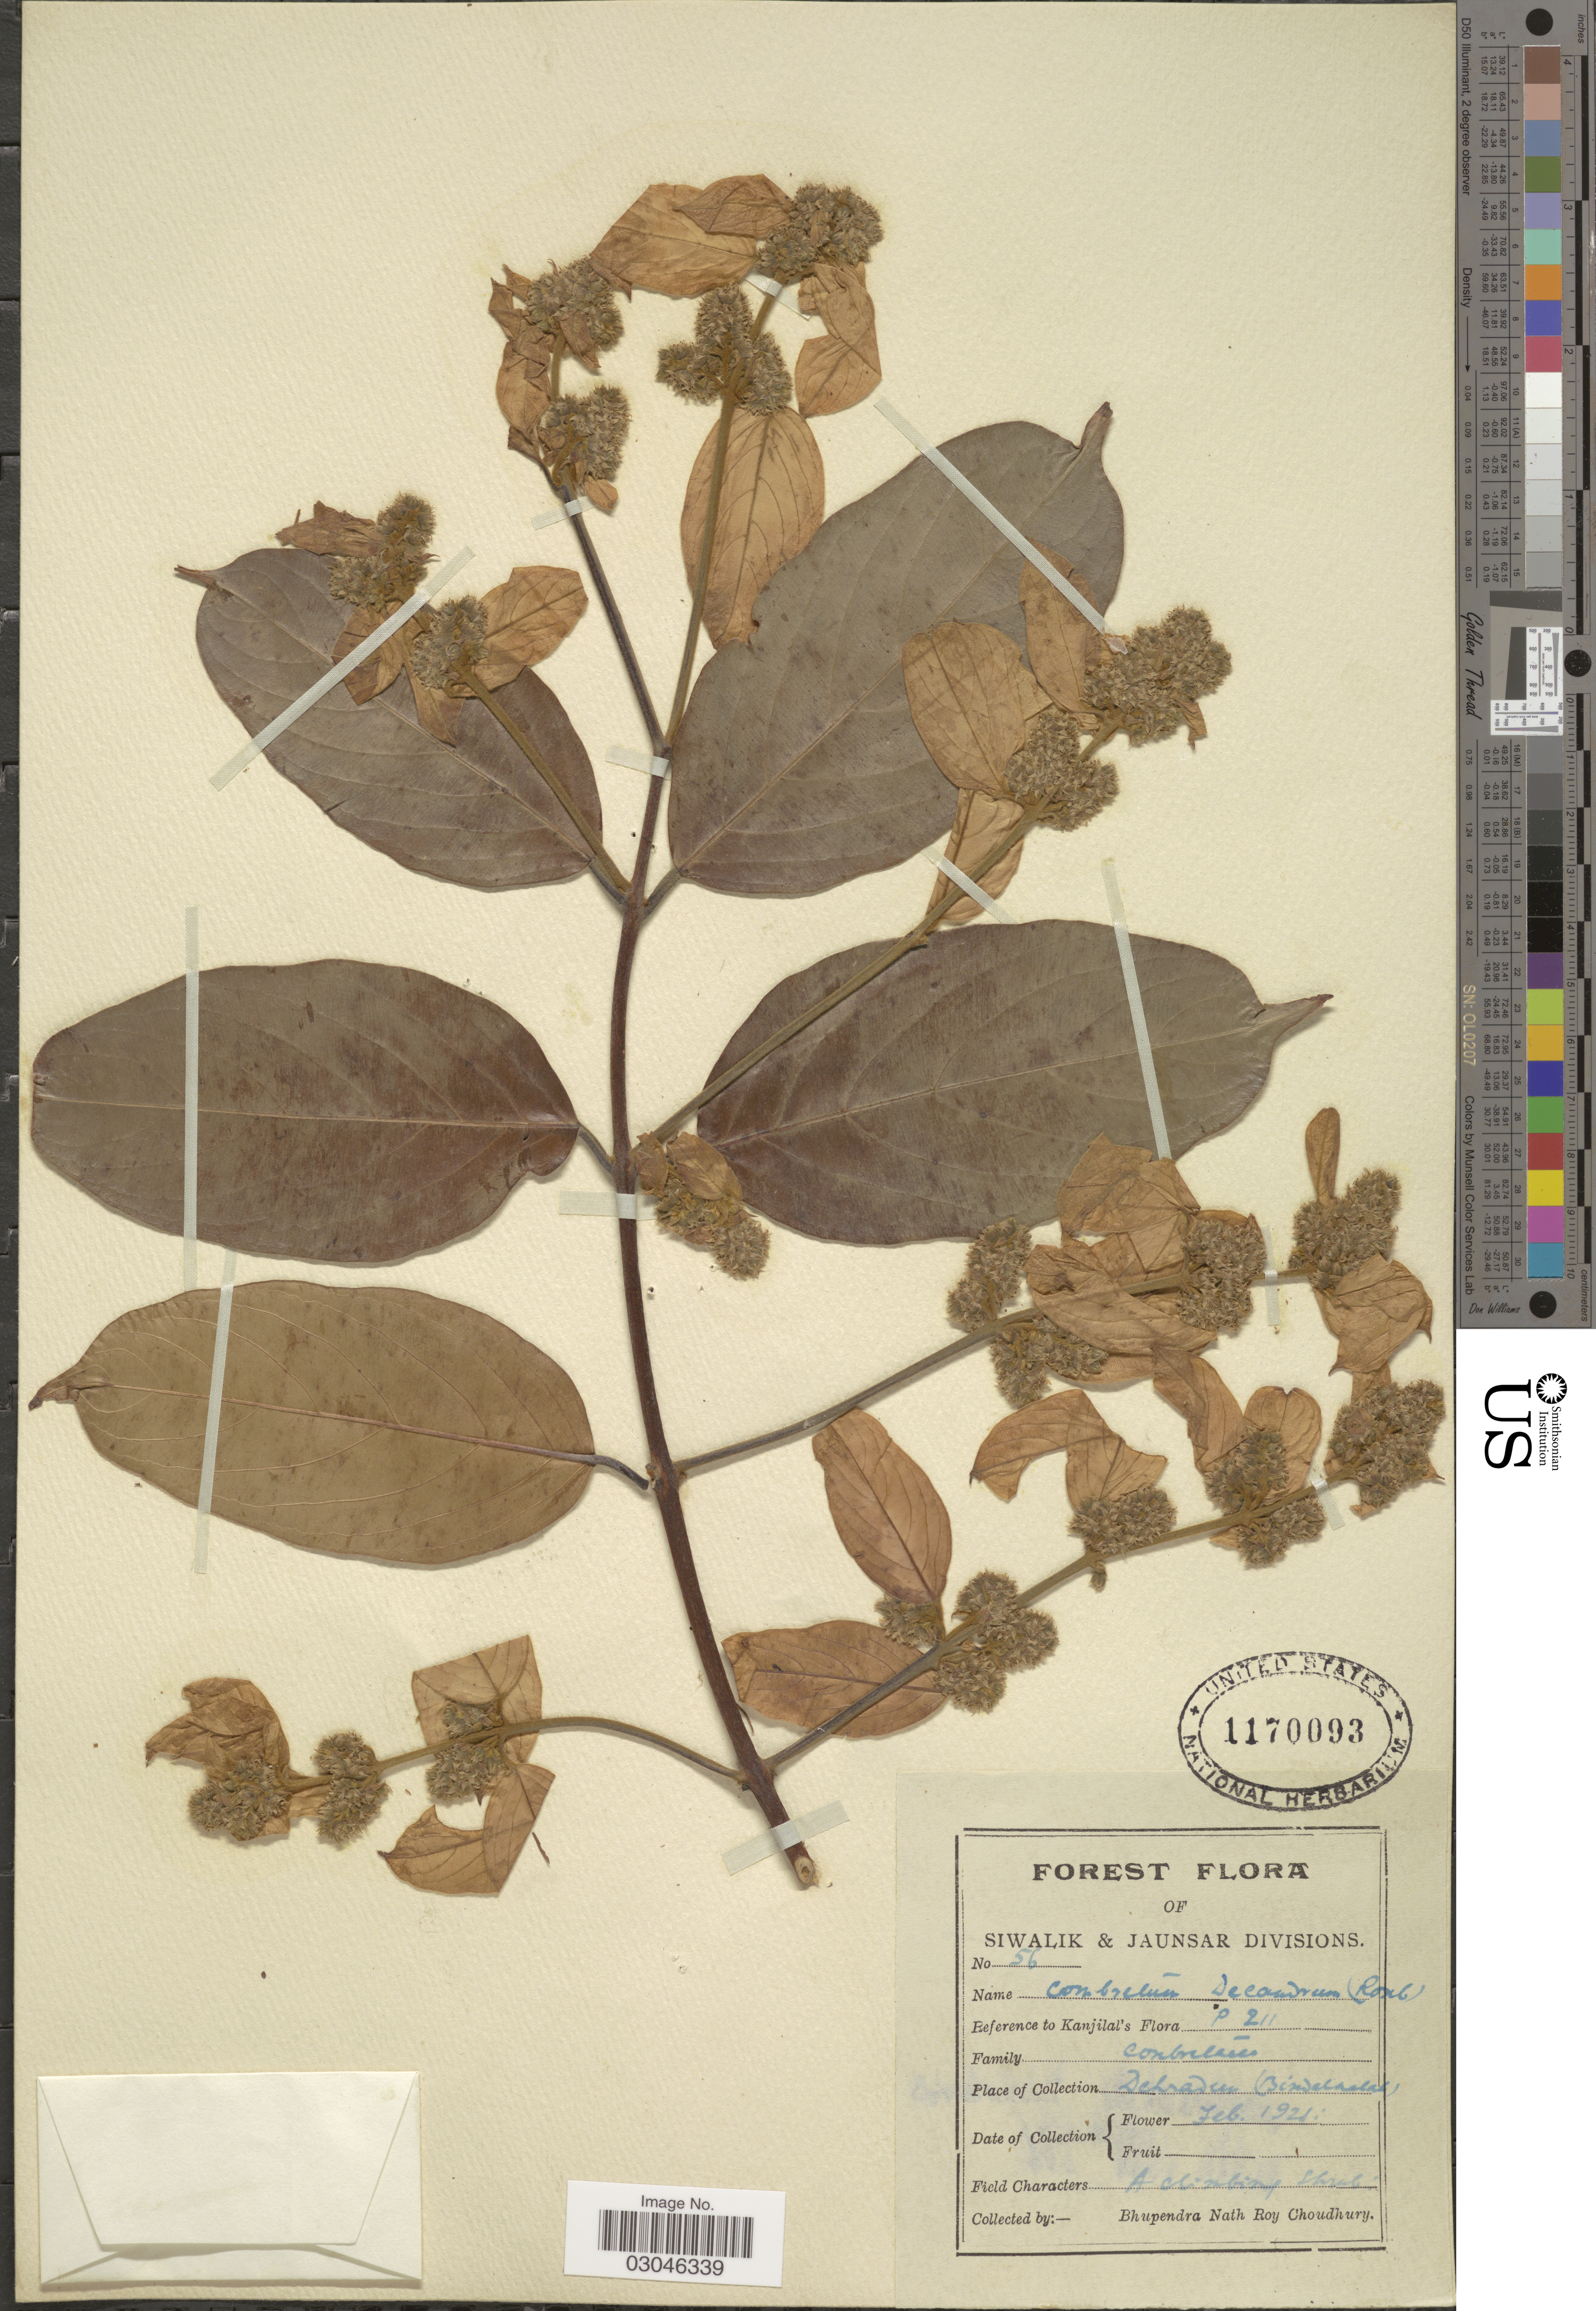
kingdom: Plantae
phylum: Tracheophyta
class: Magnoliopsida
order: Myrtales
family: Combretaceae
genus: Combretum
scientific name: Combretum decandrum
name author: Jacq.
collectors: B. Choudhury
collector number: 56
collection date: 1921-02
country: India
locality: Siwalik & Jaunsar Divisions. Dehradun (Bindelnalas [interpreted]).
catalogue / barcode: US 1170093